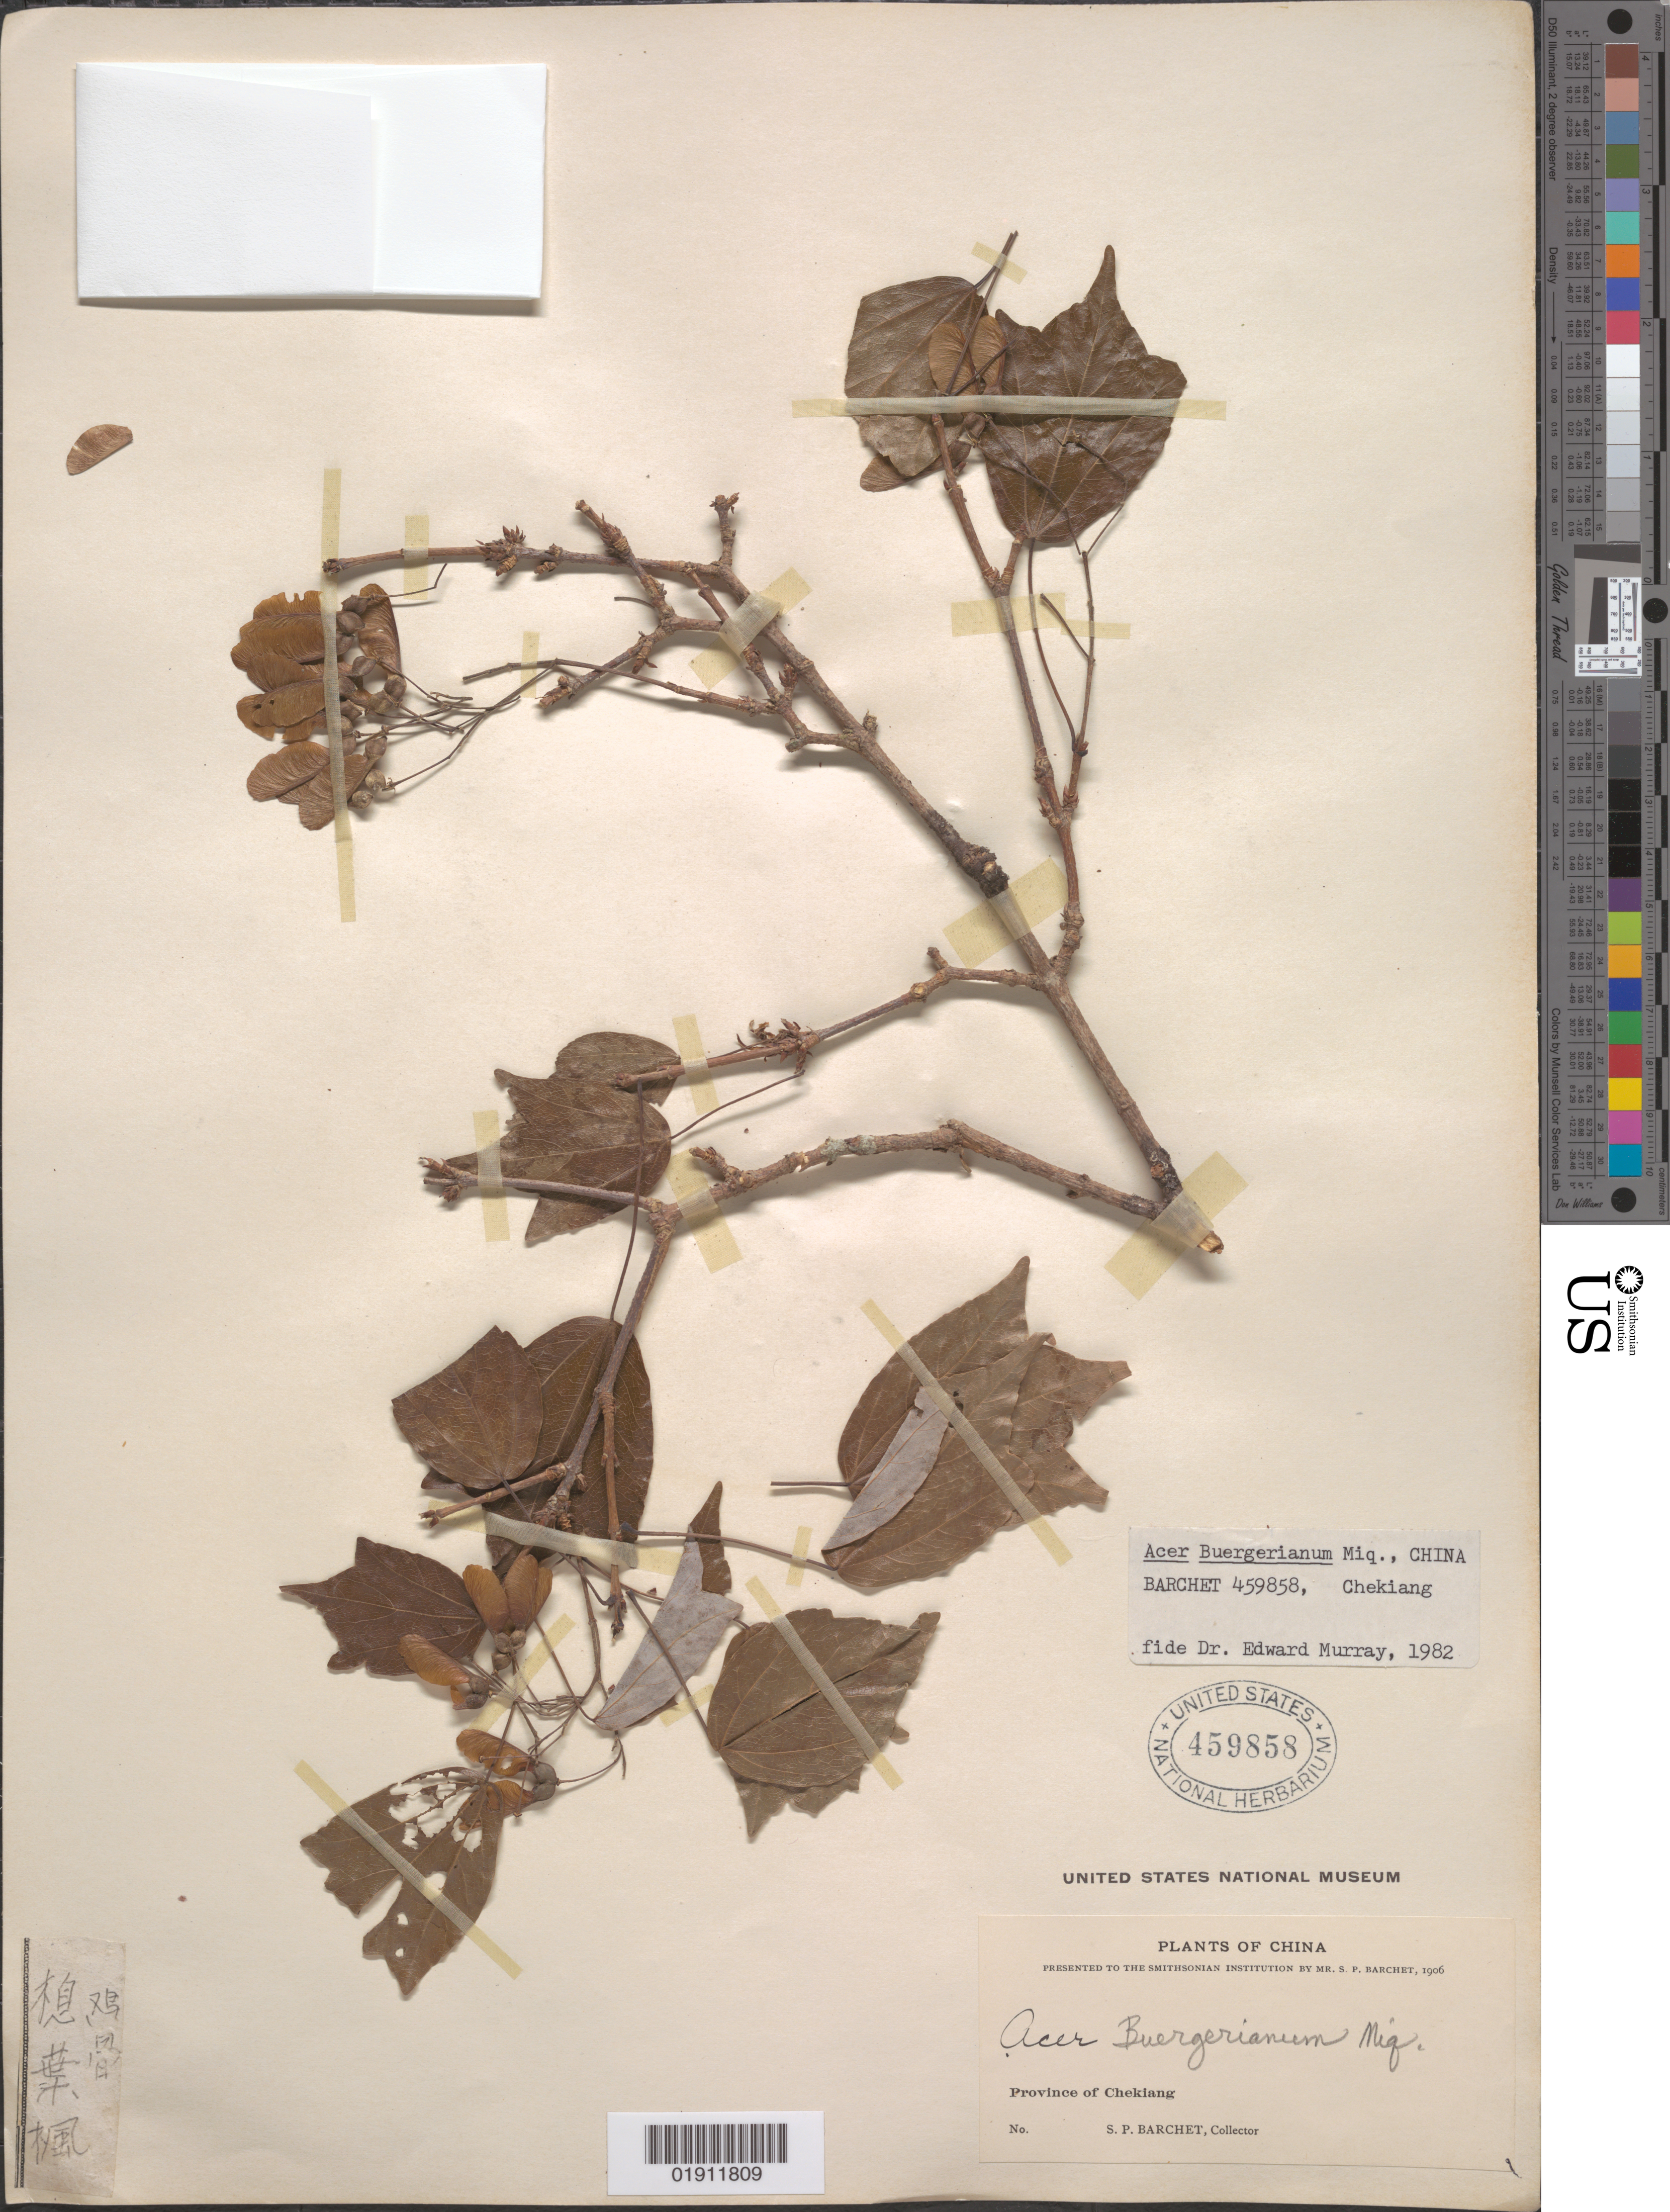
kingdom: Plantae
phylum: Tracheophyta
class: Magnoliopsida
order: Sapindales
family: Sapindaceae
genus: Acer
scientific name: Acer buergerianum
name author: Miq.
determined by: Murray, Edward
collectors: S. P. Barchet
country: China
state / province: Zhejiang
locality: Chekiang [Zhejiang]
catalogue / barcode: US 459858